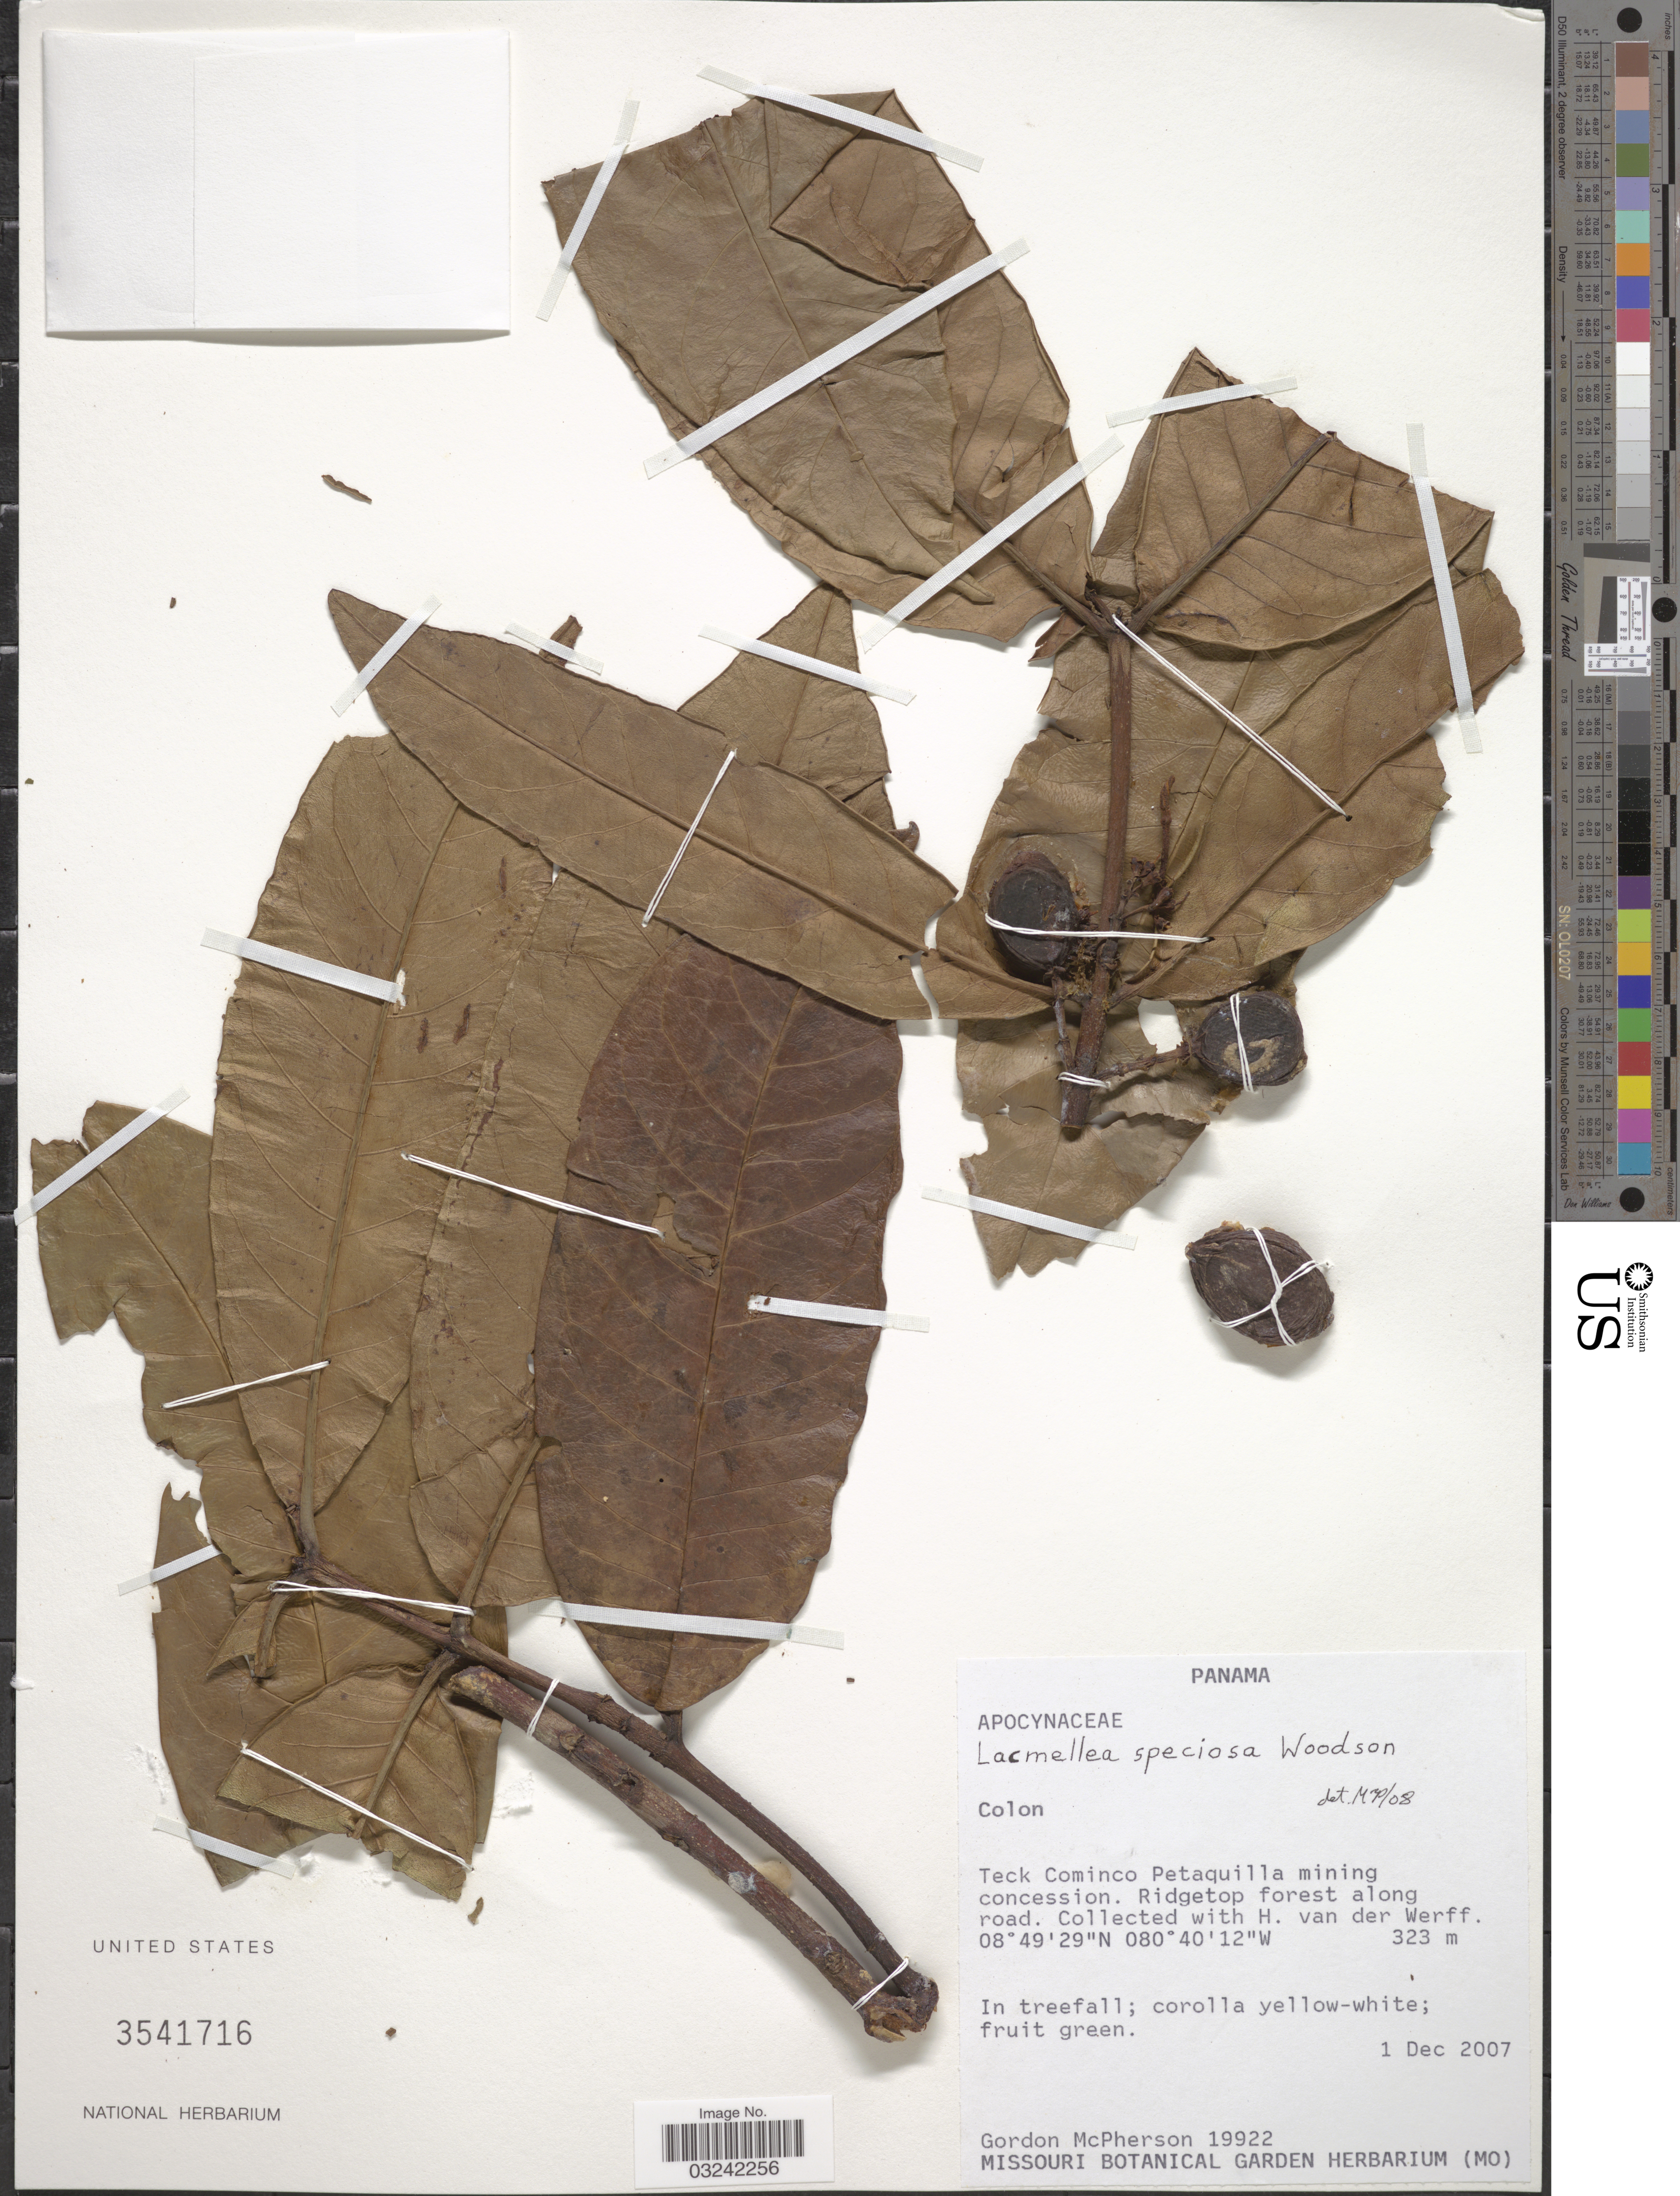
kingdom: Plantae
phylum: Tracheophyta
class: Magnoliopsida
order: Gentianales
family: Apocynaceae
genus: Lacmellea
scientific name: Lacmellea speciosa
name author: Woodson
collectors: G. McPherson & H. van der Werff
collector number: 19922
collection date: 2007-12-01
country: Panama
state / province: Colón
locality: Teck Cominco Petaquilla mining concession. Ridgetop forest along road.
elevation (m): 323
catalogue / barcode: US 3541716